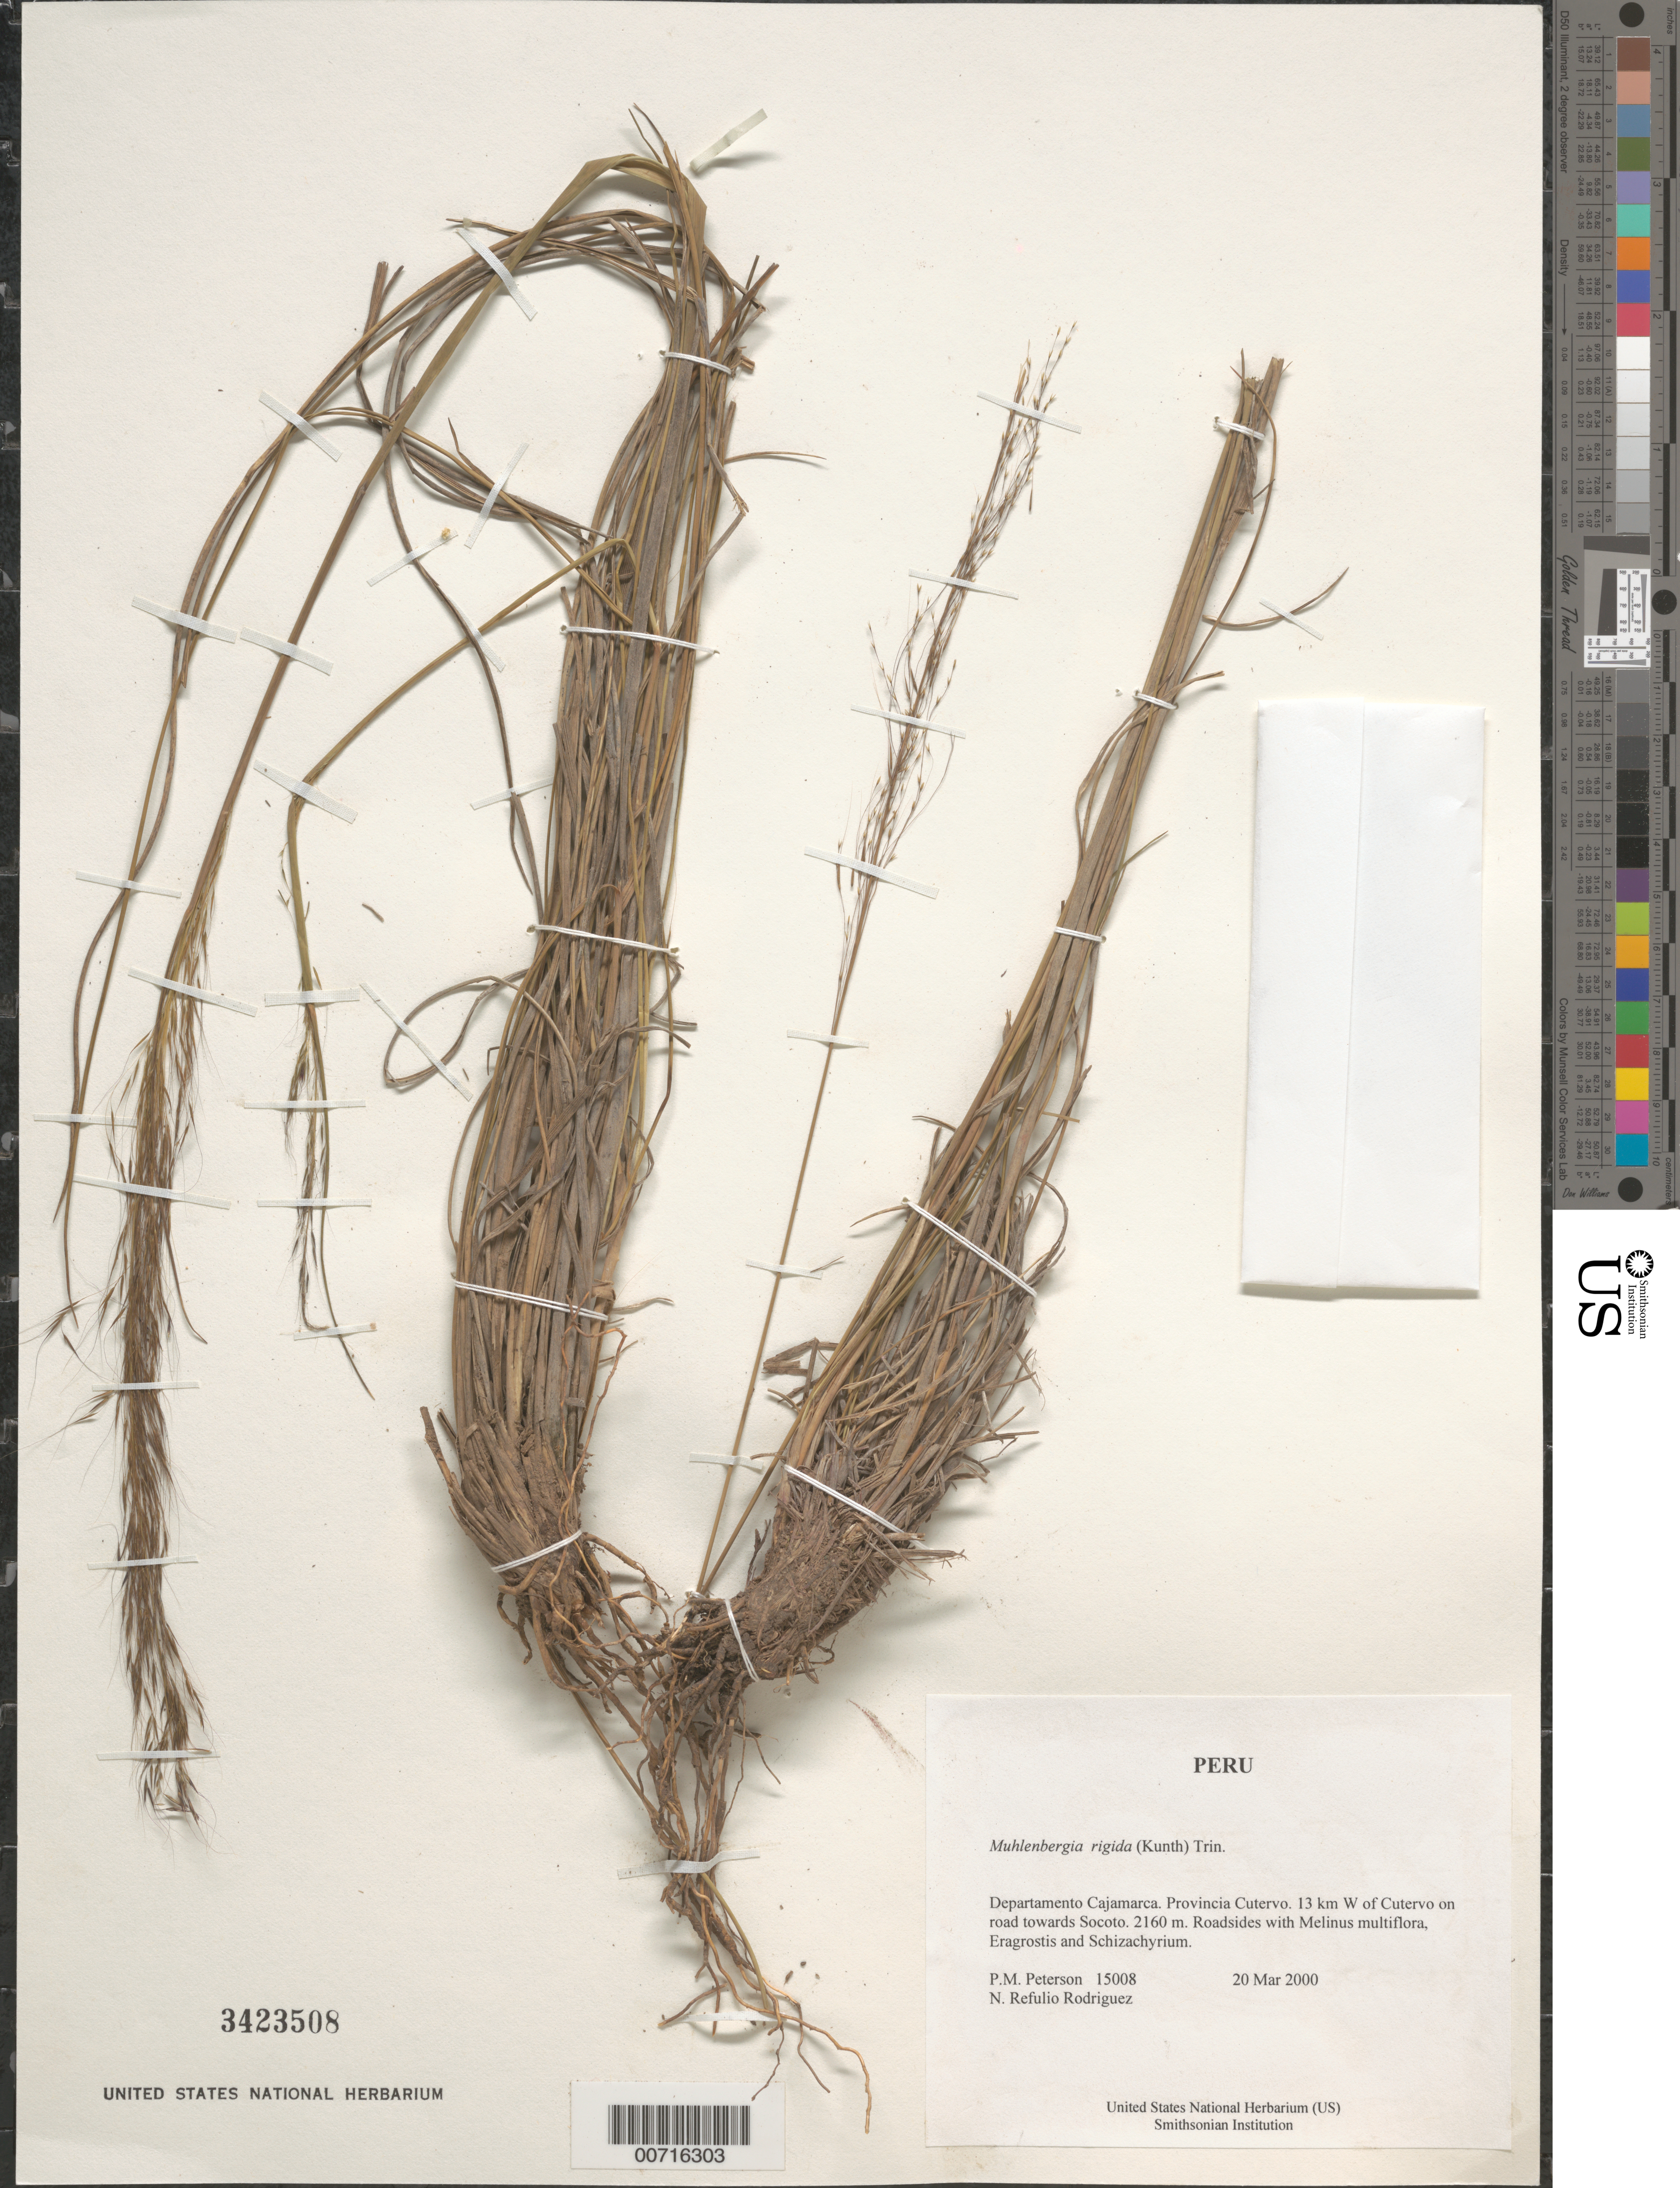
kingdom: Plantae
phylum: Tracheophyta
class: Liliopsida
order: Poales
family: Poaceae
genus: Muhlenbergia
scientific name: Muhlenbergia rigida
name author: (Kunth) Kunth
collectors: P. M. Peterson & N. Refulio-Rodríguez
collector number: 15008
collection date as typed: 20 Mar 2000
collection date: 2000-03-20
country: Peru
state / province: Cajamarca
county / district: Cutervo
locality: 13 km W of Cutervo on road towards Socoto.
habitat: Roadsides with Melinus multiflora, Eragrostis and Schizachyrium.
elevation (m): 2160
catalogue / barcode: US 3423508